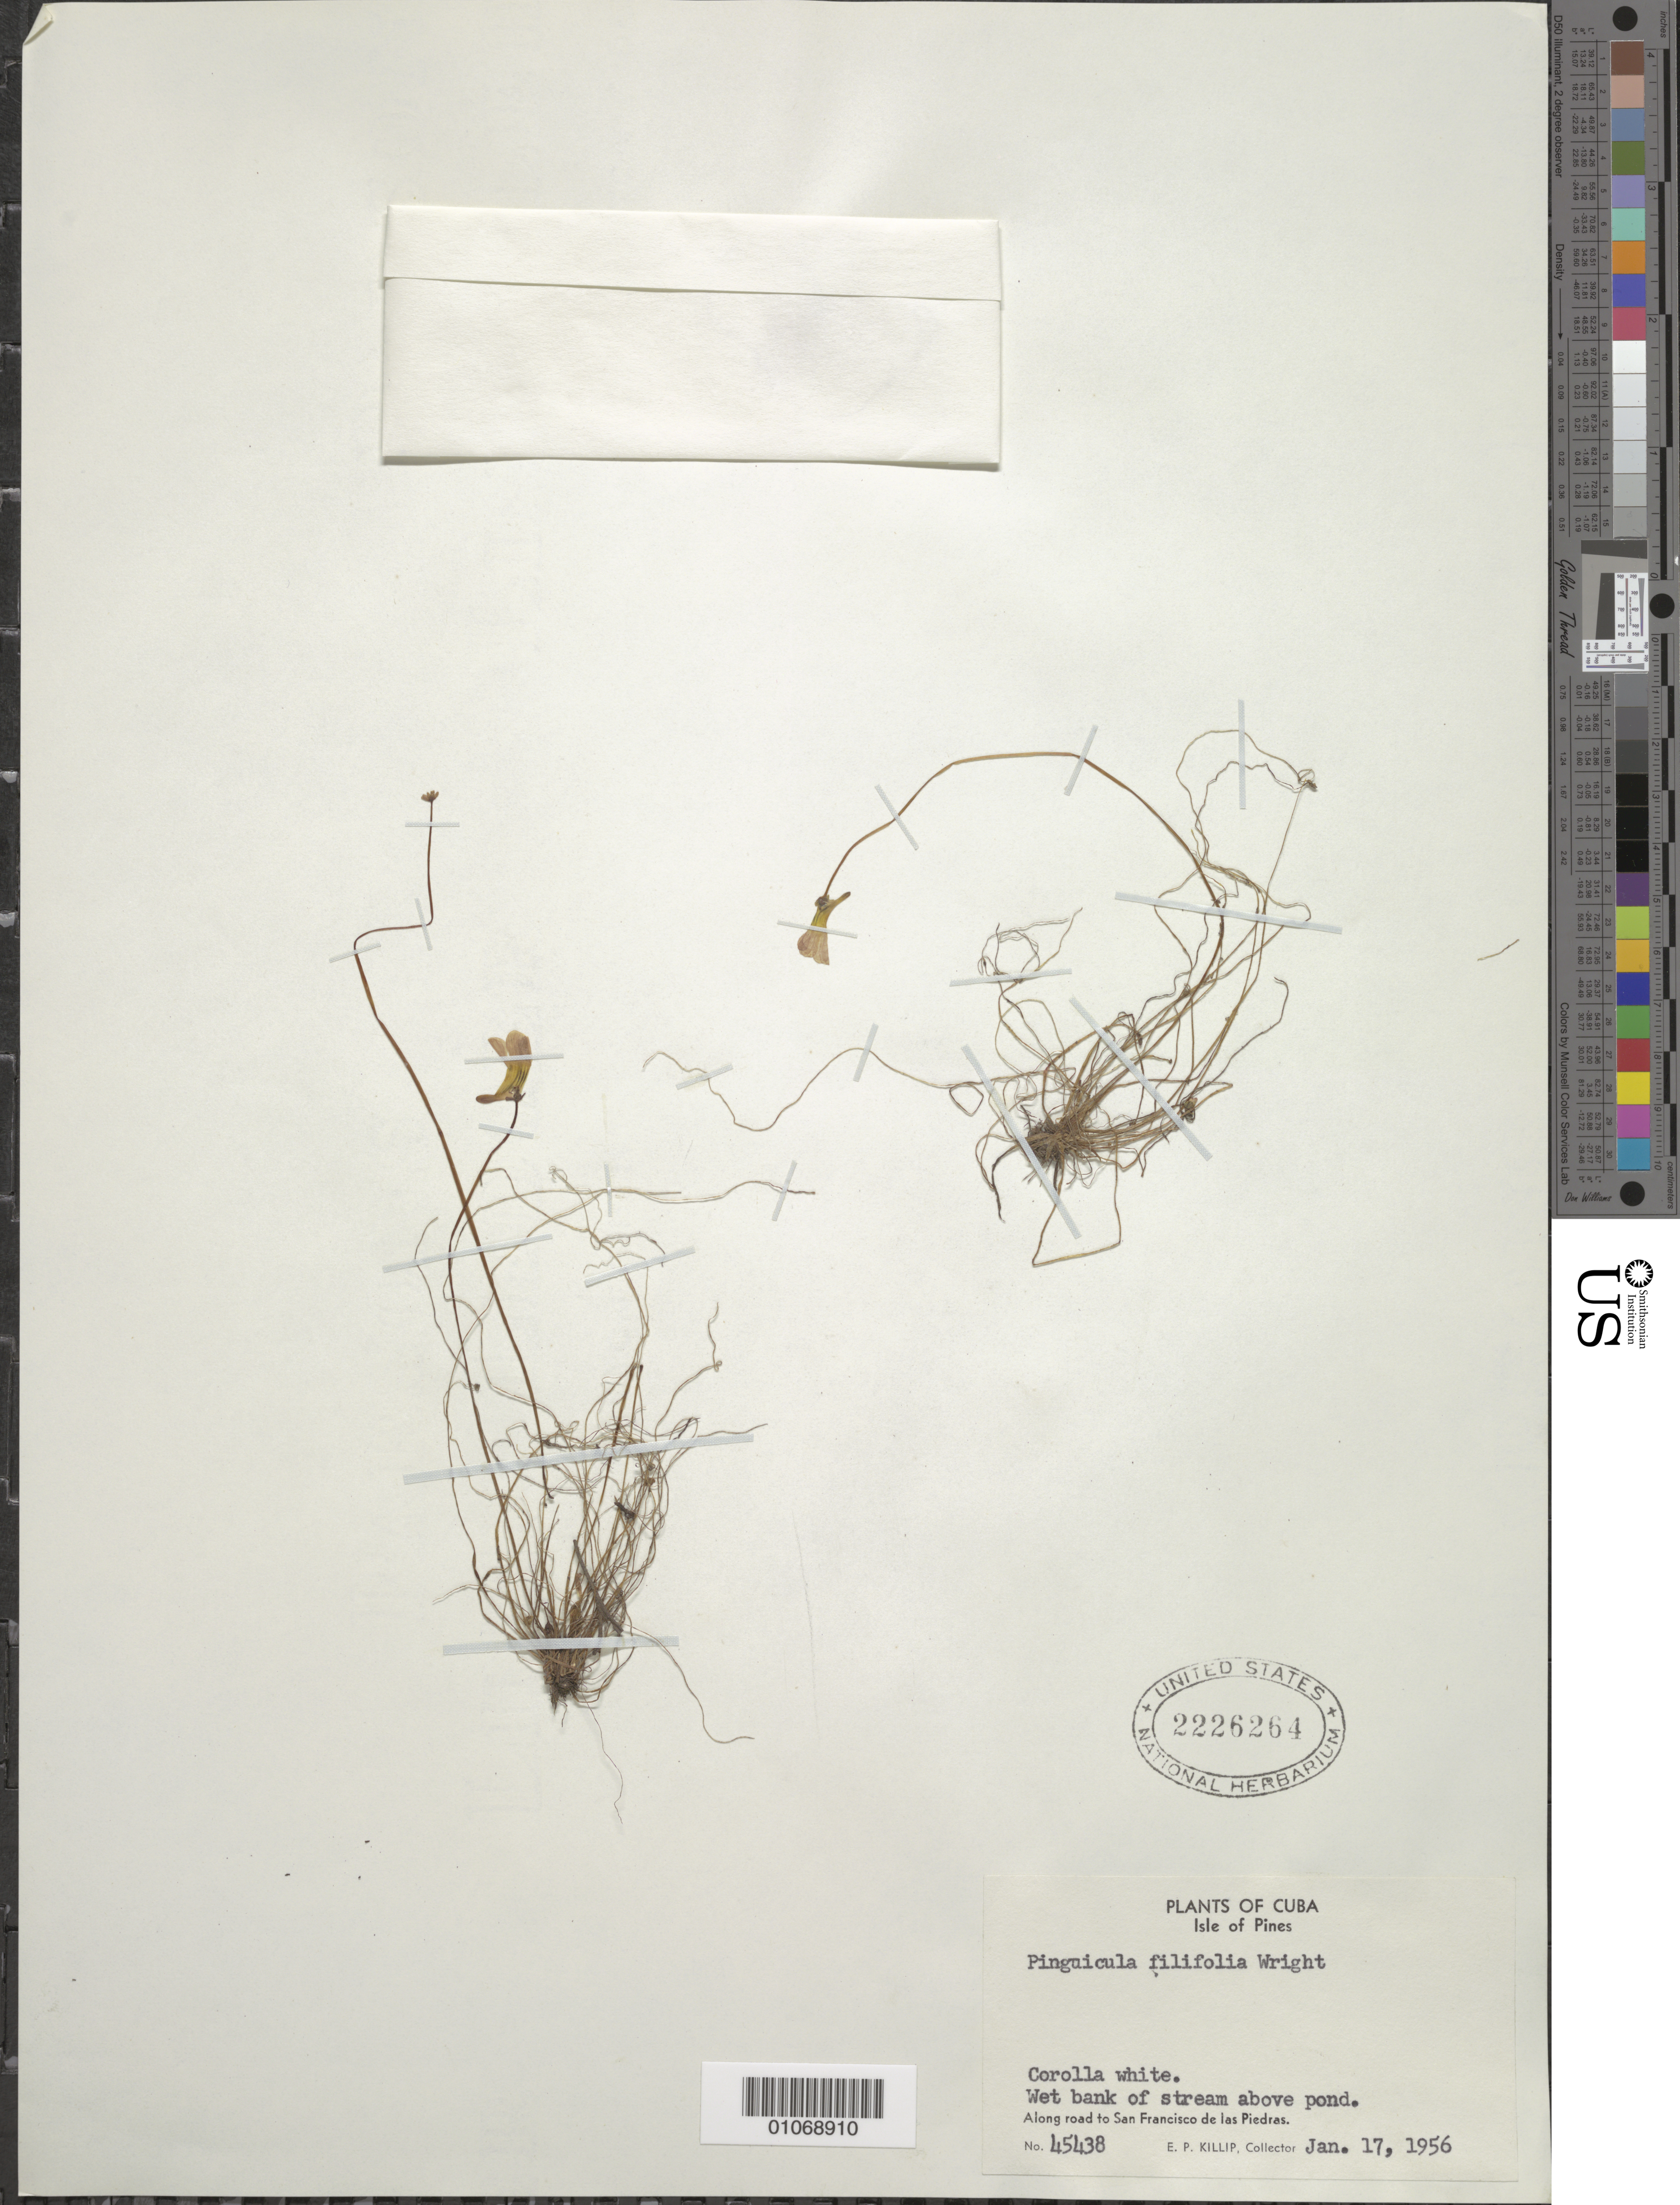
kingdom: Plantae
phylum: Tracheophyta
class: Magnoliopsida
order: Lamiales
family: Lentibulariaceae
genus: Pinguicula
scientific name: Pinguicula filifolia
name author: C. Wright ex Griseb.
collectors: E. P. Killip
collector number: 45438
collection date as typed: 17 Jan 1956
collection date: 1956-01-17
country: Cuba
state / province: Isla de La Juventud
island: Isla de la Juventud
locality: Isle of Pines, Along road to San Francisco de las Piedras Wet bank of stream above pond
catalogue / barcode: US 2226264